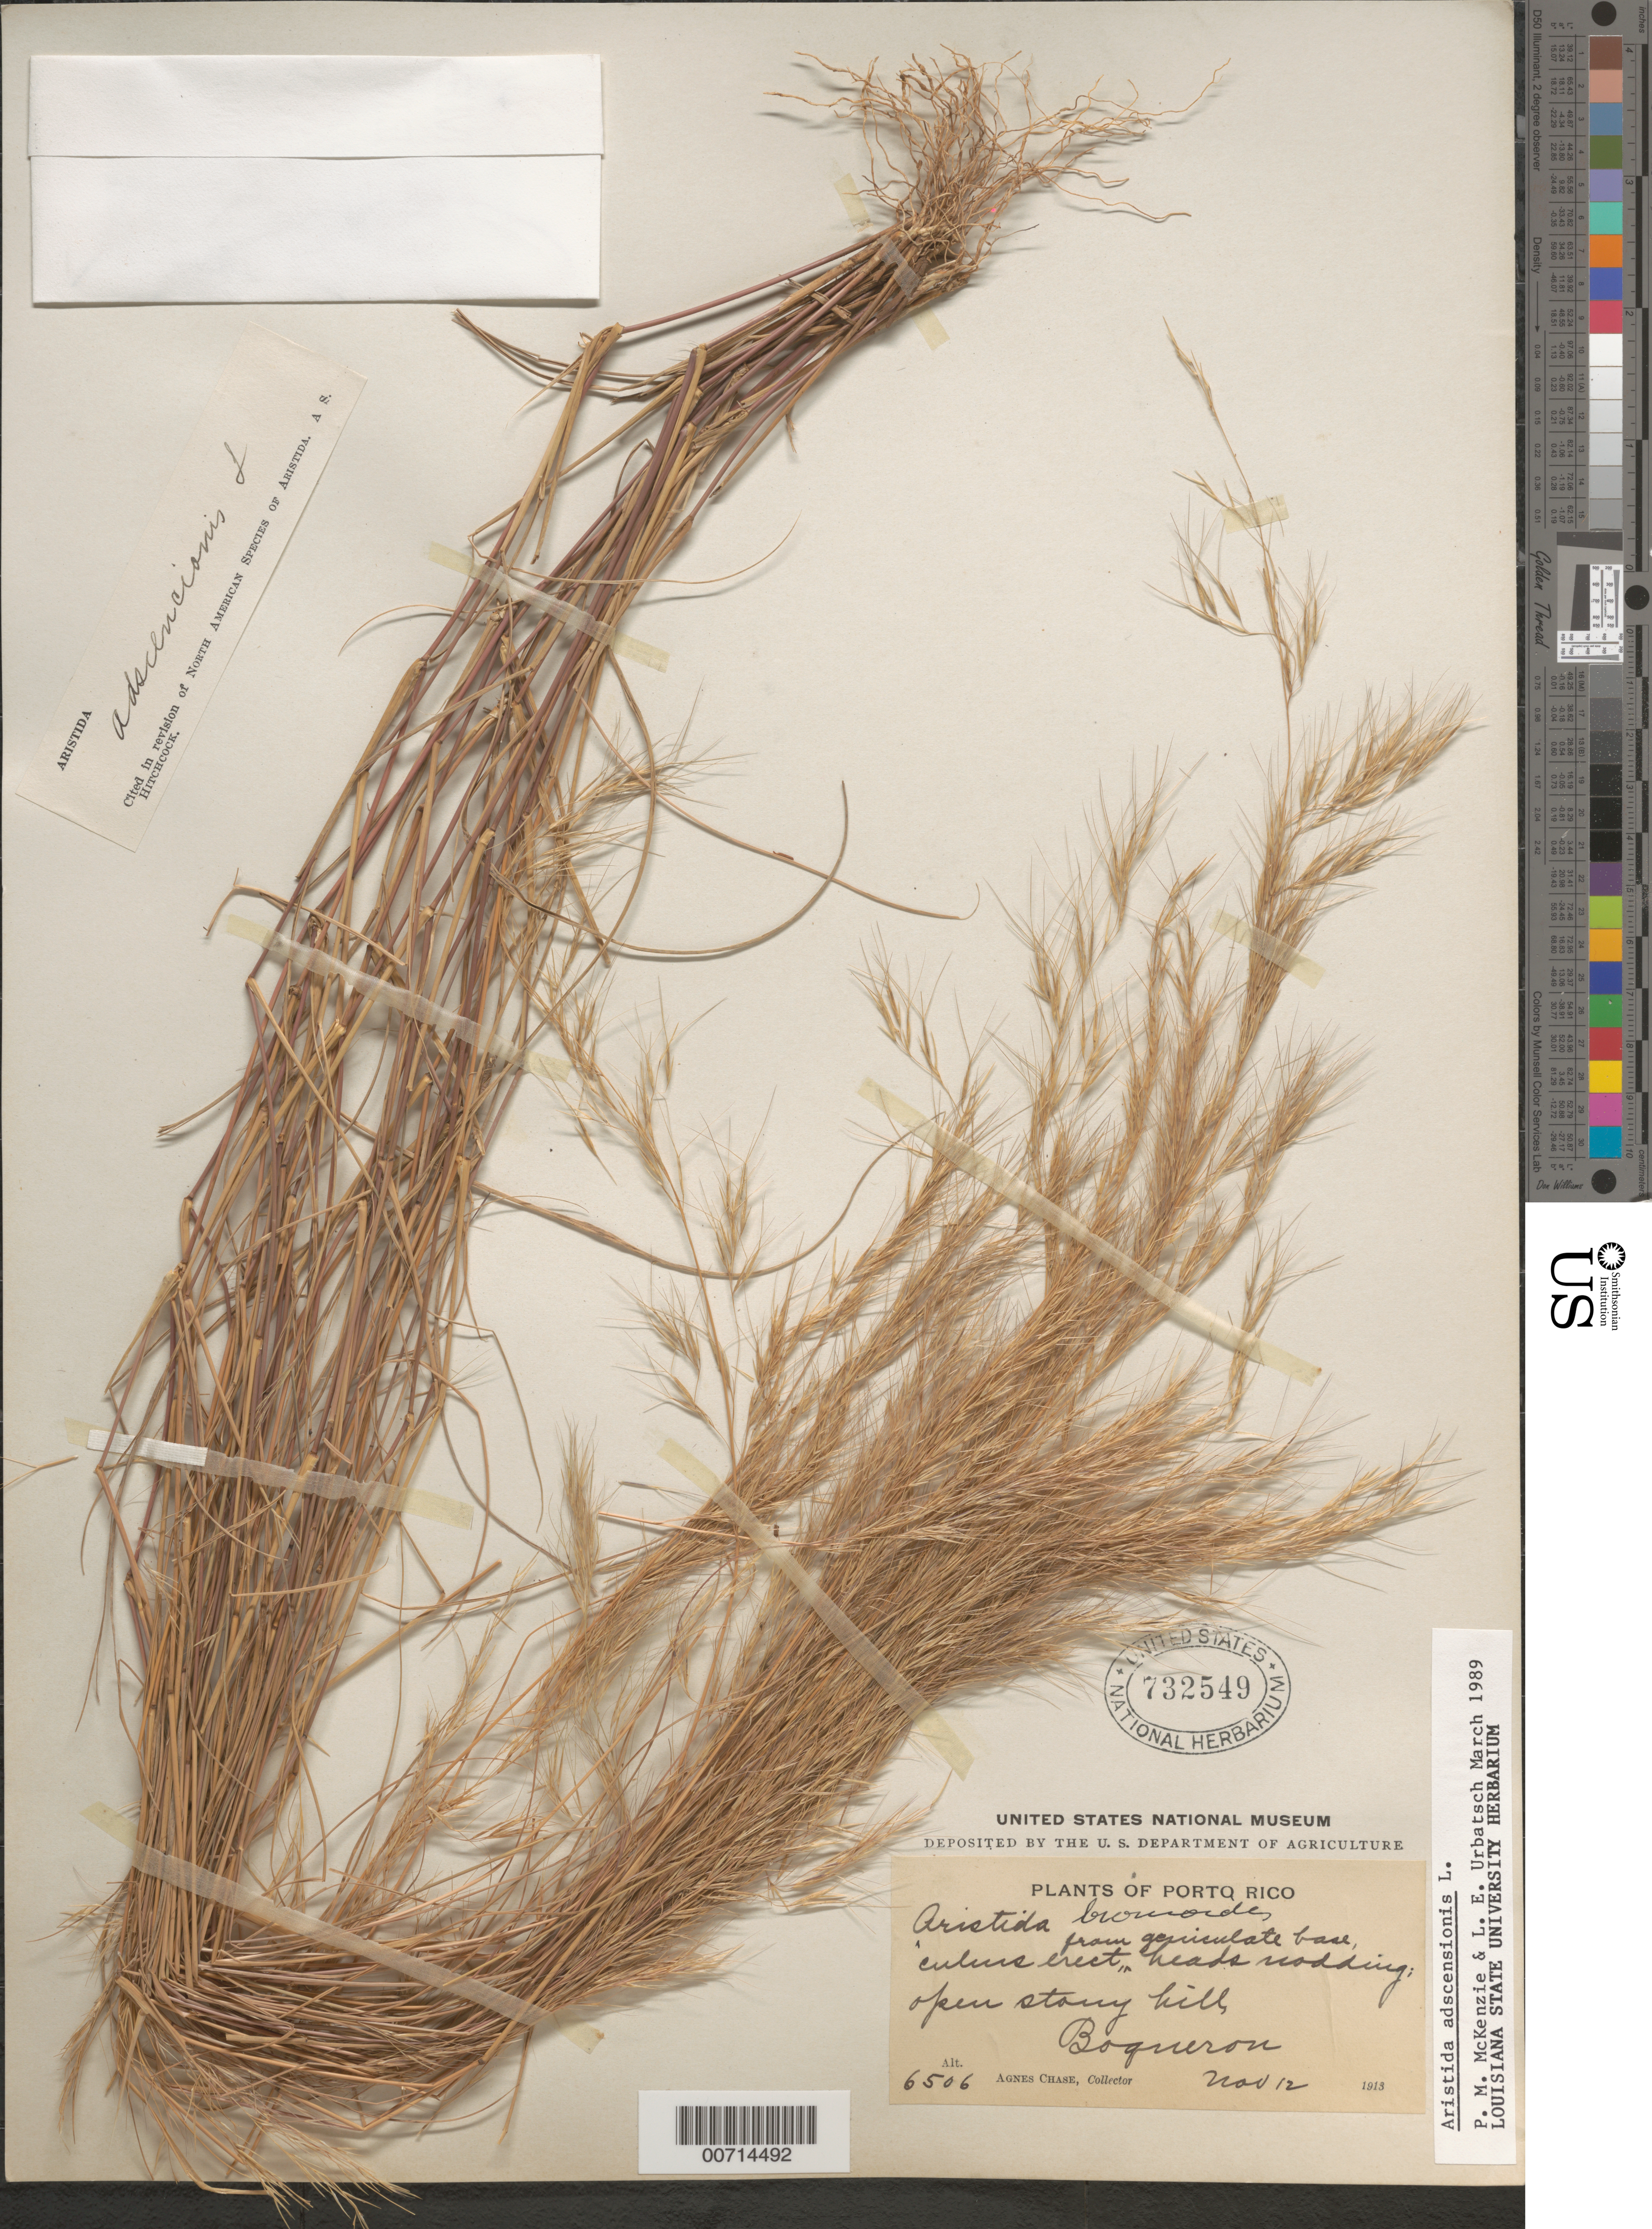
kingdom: Plantae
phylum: Tracheophyta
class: Liliopsida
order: Poales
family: Poaceae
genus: Aristida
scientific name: Aristida adscensionis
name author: L.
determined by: McKenzie, P. M.; Urbatsch, Lowell E.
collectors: A. Chase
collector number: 6506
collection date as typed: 12 Nov 1913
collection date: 1913-11-12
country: Puerto Rico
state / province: Cabo Rojo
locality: Boqueron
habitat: Open stony hill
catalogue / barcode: US 732549